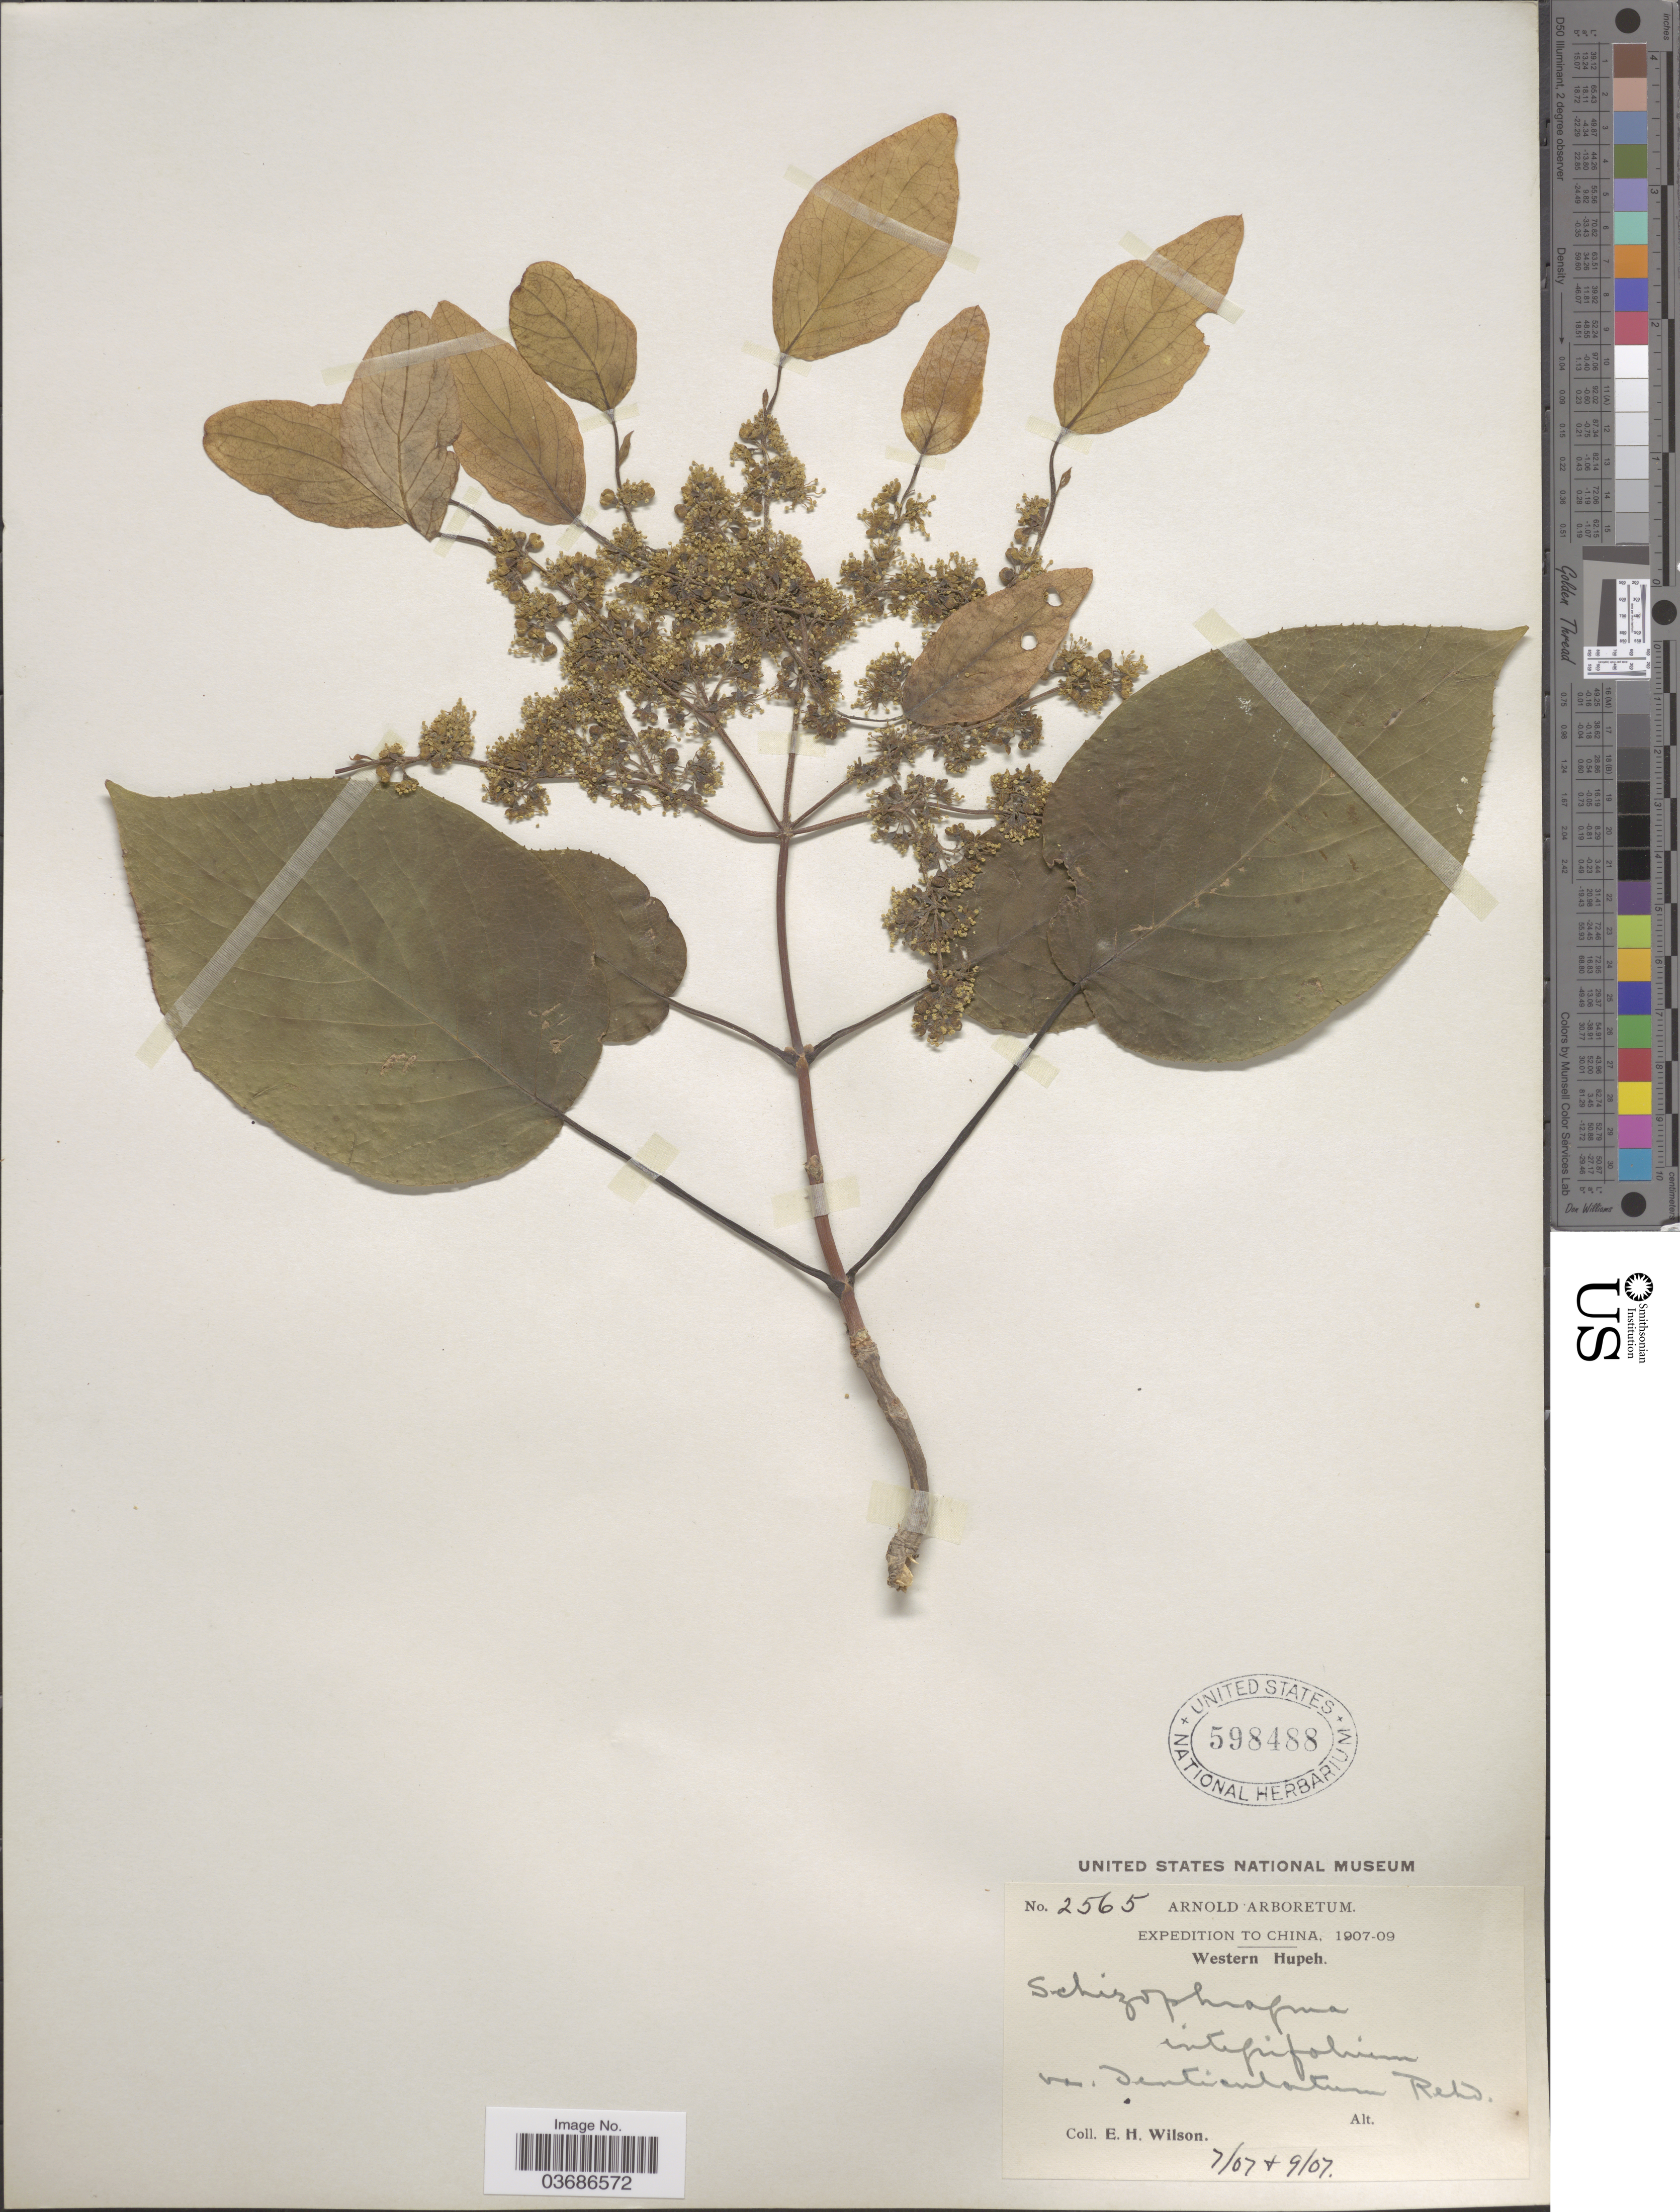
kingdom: Plantae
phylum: Tracheophyta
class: Magnoliopsida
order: Cornales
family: Hydrangeaceae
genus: Hydrangea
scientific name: Hydrangea ampla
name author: (Chun) Y. De Smet & Granados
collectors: E. Wilson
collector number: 2565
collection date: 1907-07/1907-09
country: China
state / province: Hubei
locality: Expedition to China, 1907-09. Western Hupeh.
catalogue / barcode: US 598488